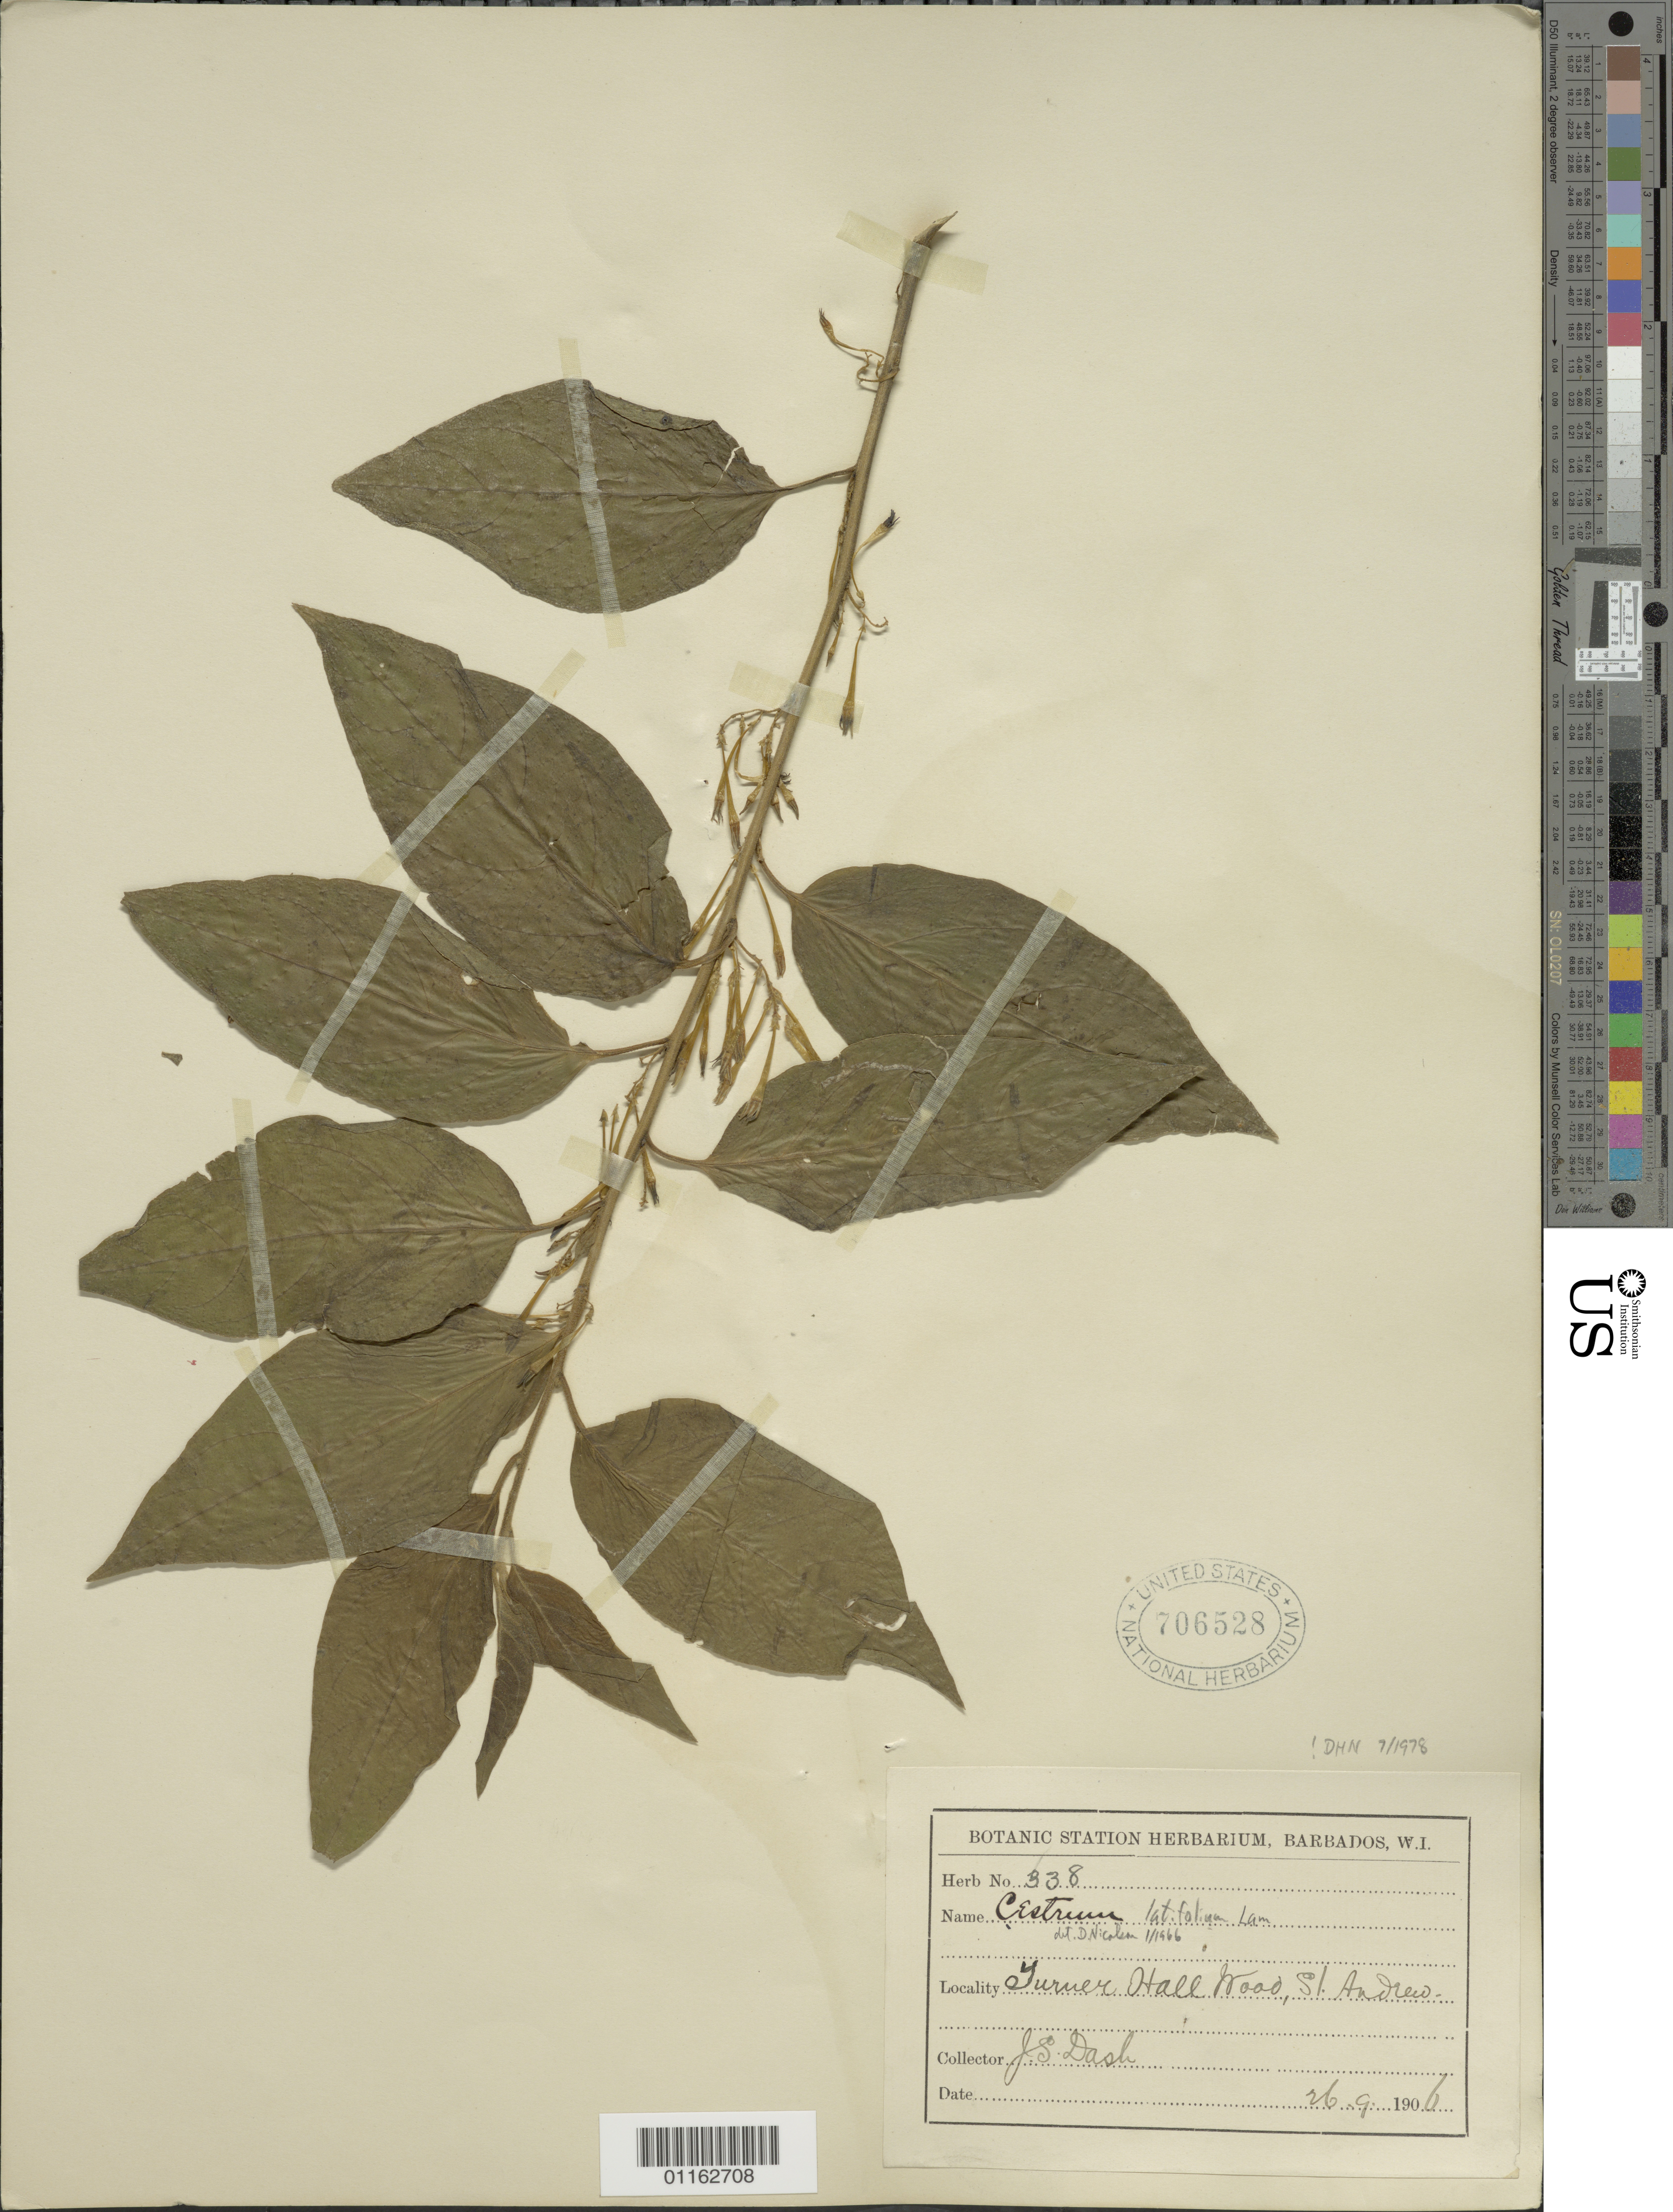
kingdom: Plantae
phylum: Tracheophyta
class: Magnoliopsida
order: Solanales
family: Solanaceae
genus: Cestrum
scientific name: Cestrum latifolium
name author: Lam.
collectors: J. Dash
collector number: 338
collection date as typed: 26 Aug 1906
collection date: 1906-08-26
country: Barbados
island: Barbados I.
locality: Turner Hall wood St. Andrew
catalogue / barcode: US 706528